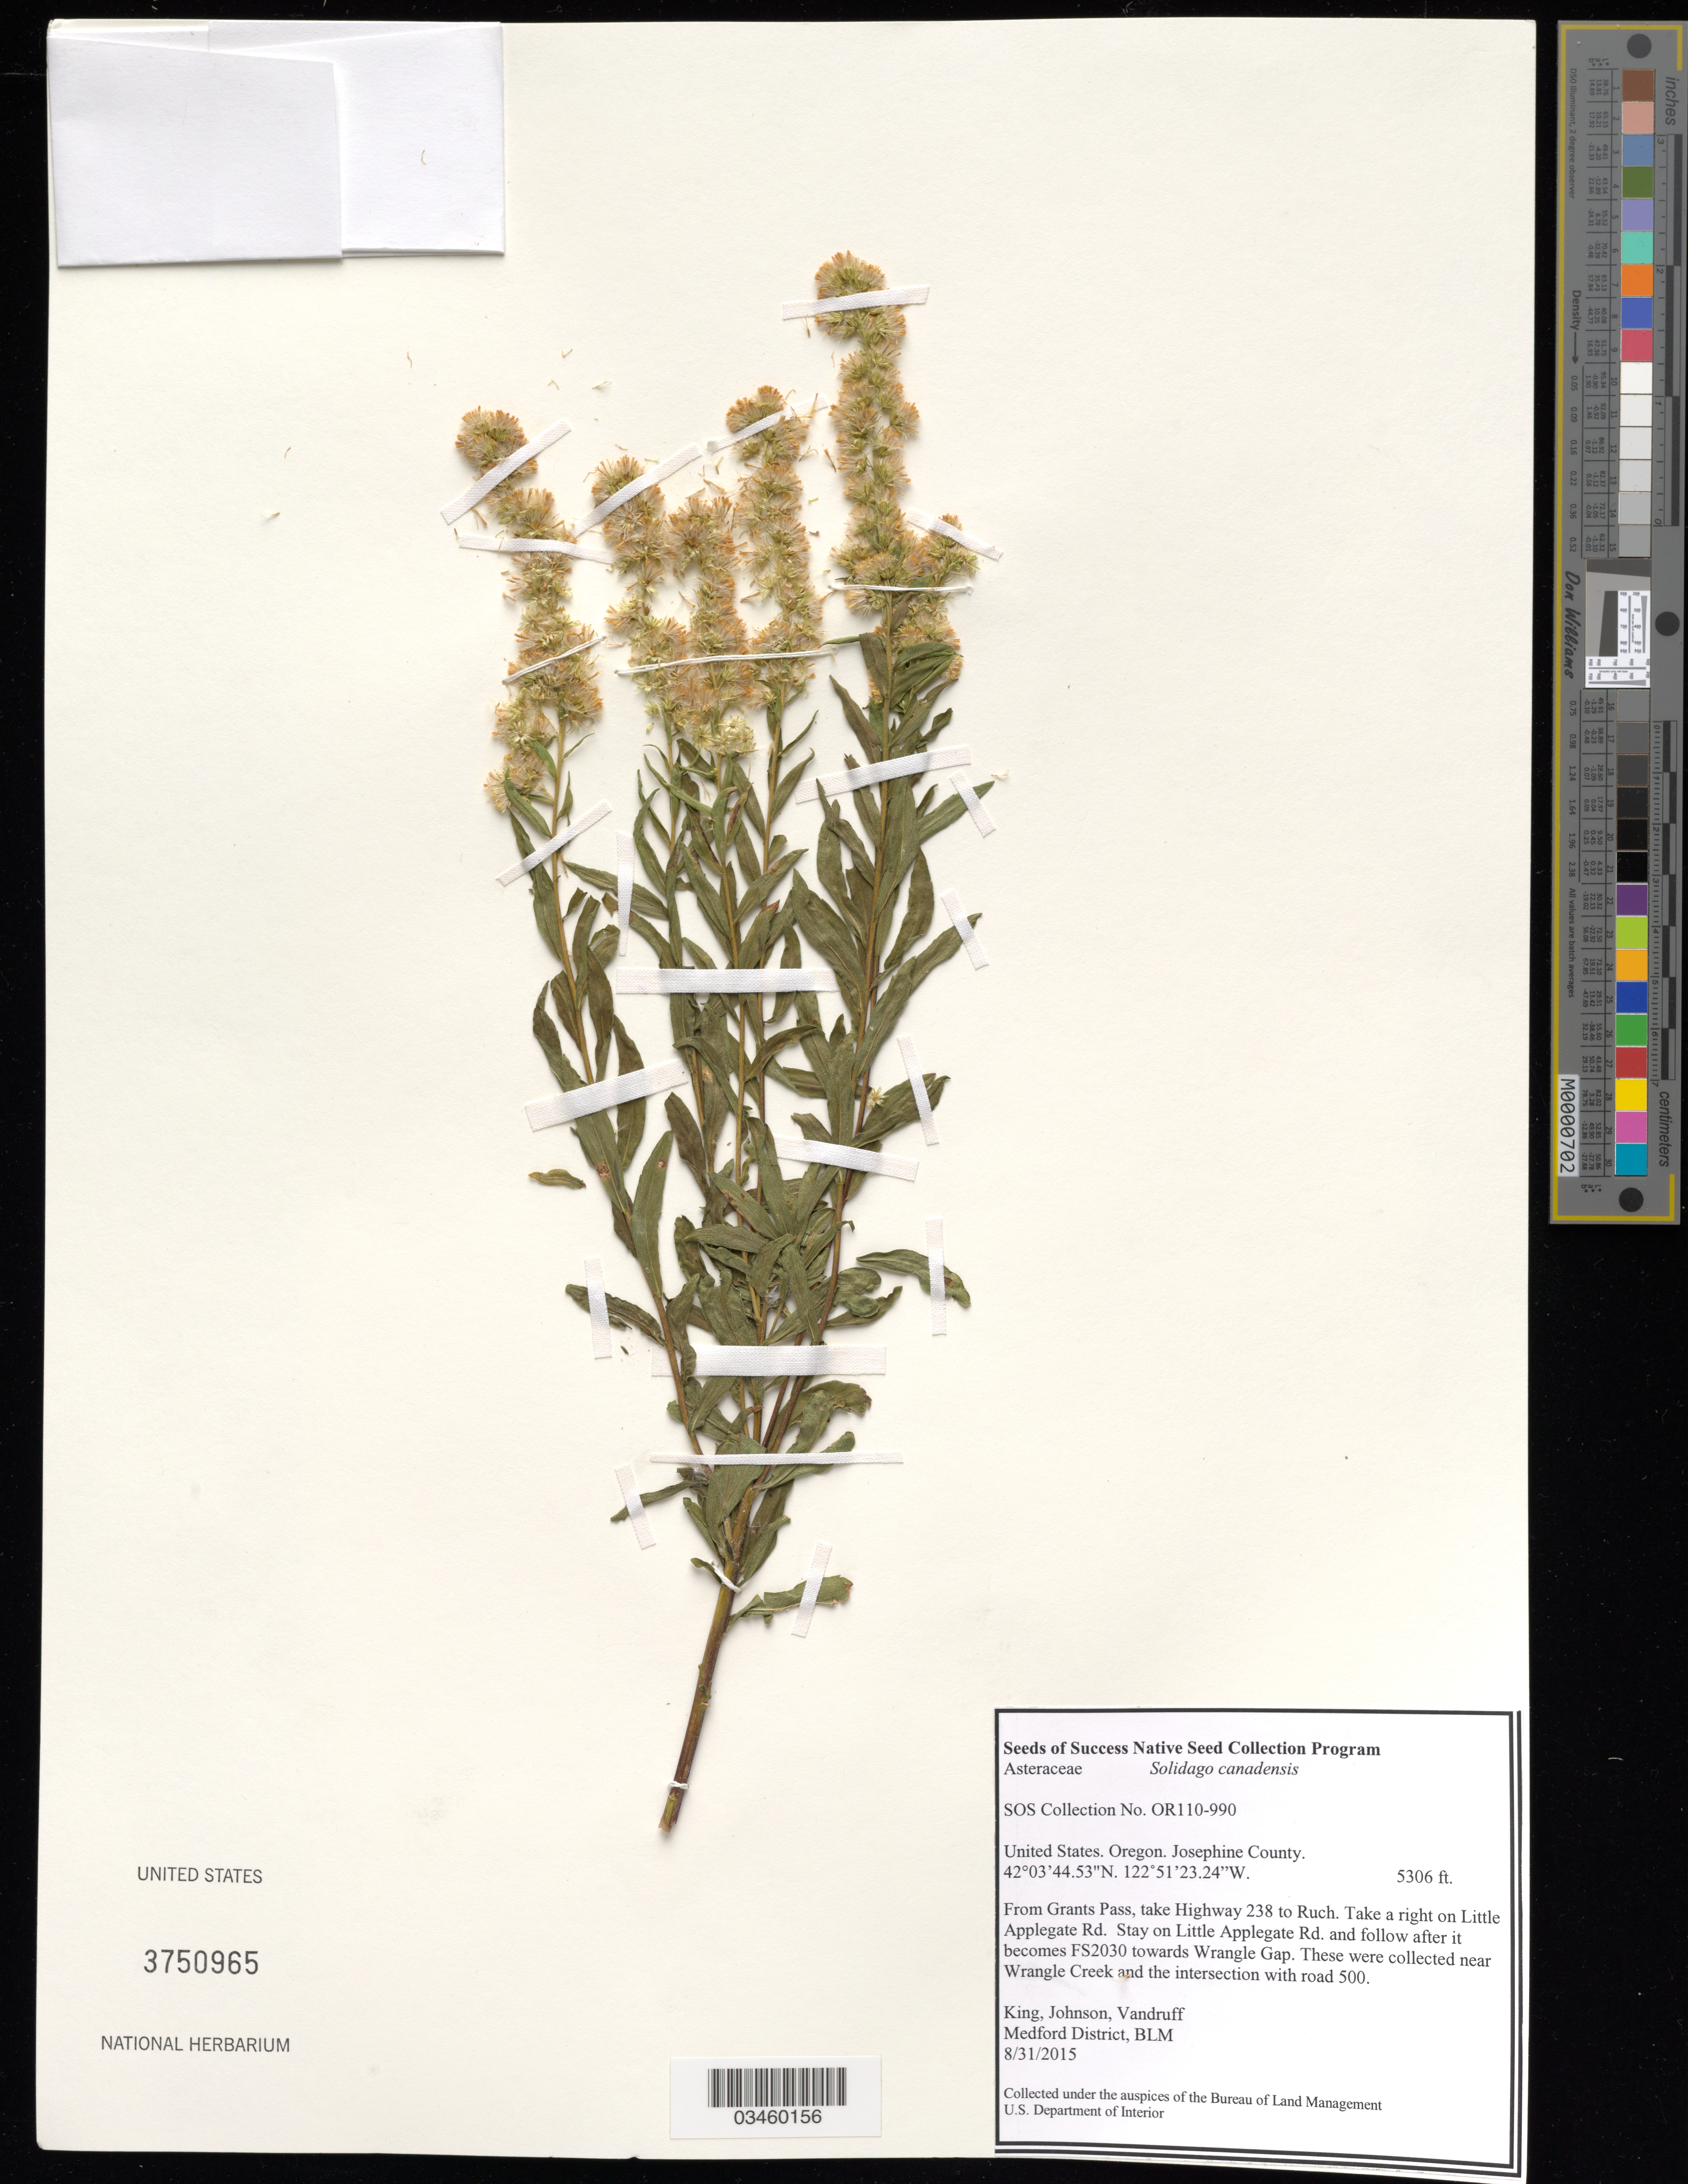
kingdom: Plantae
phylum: Tracheophyta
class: Magnoliopsida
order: Asterales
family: Asteraceae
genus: Solidago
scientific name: Solidago canadensis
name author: L.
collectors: King, --, -- Johnson & -. Vandruff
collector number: OR110-990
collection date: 2015-08-31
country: United States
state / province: Oregon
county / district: Jackson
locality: Wrangle Creek, FS2030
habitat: mixed-forest Doug fir, incense cedar, ocean spray, cow parsnip, thimbleberry, baneberry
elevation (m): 1617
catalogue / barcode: US 3750965